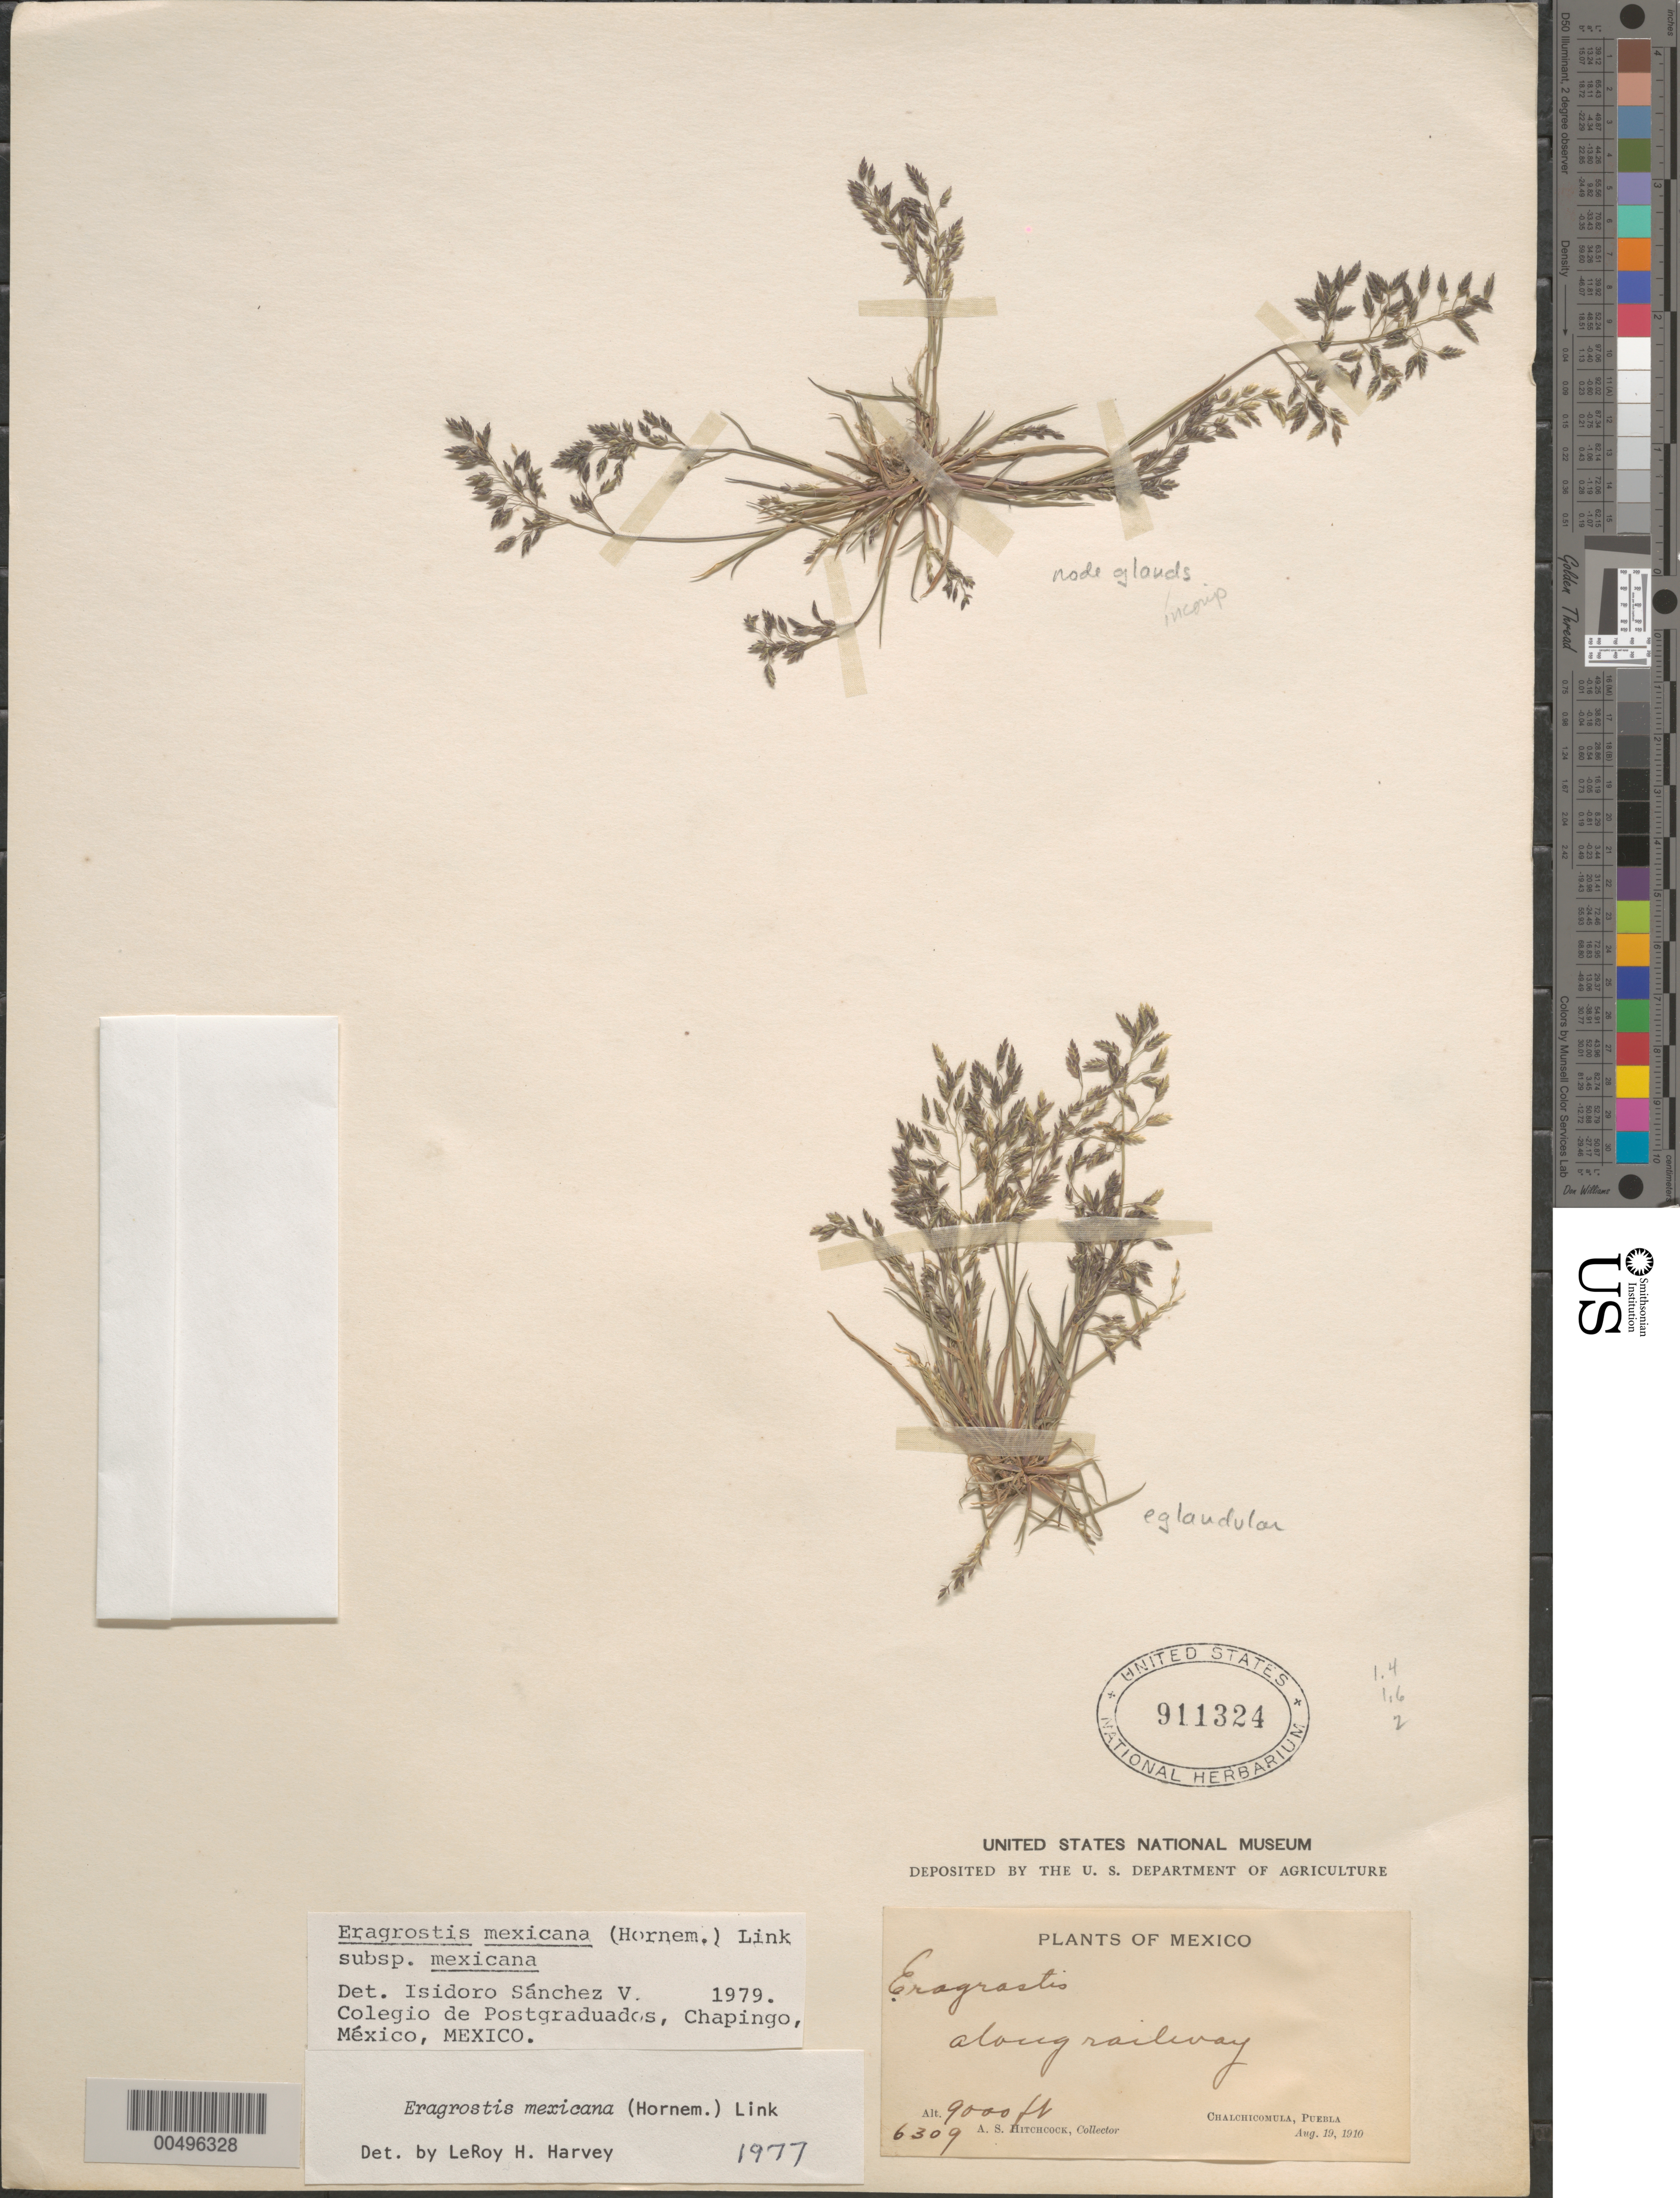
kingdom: Plantae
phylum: Tracheophyta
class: Liliopsida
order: Poales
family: Poaceae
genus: Eragrostis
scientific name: Eragrostis mexicana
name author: (Hornem.) Link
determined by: Sánchez Vega, I. M.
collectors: A. S. Hitchcock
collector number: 6309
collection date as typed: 19 Aug 1910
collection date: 1910-08-19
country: Mexico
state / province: Puebla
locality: Chalchicomula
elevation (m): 2743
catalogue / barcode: US 911324